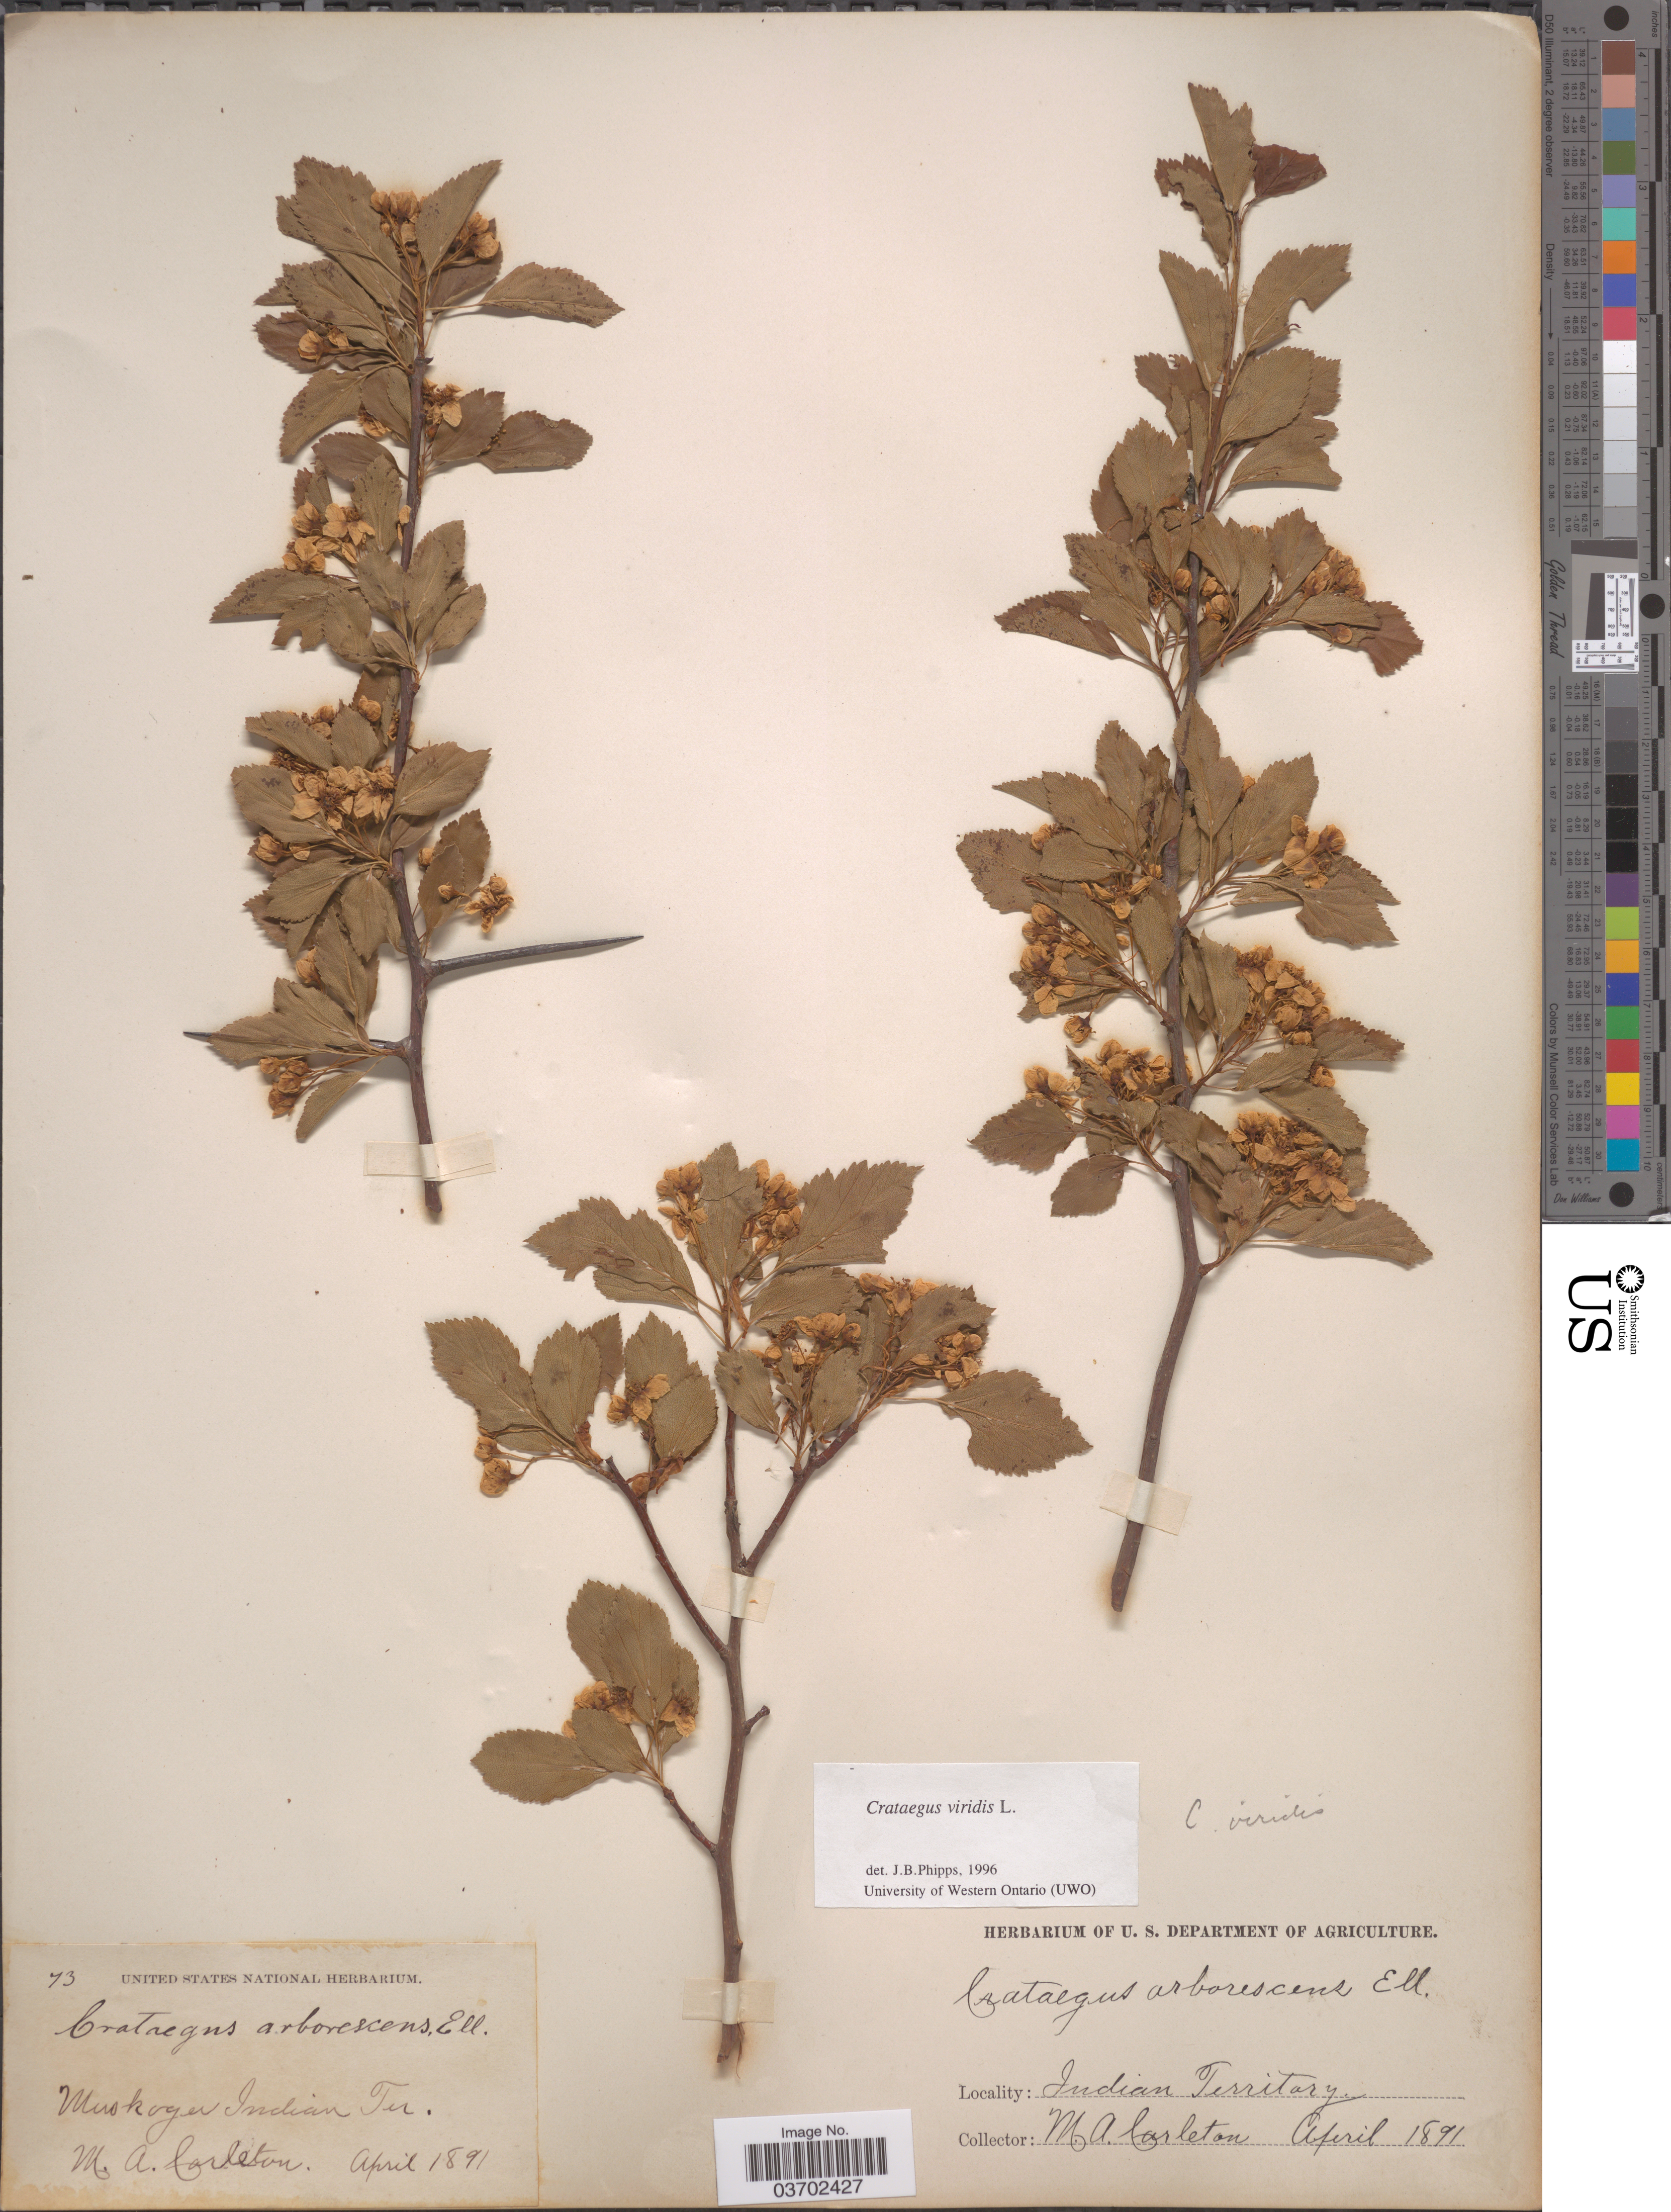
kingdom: Plantae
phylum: Tracheophyta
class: Magnoliopsida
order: Rosales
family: Rosaceae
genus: Crataegus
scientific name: Crataegus viridis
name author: L.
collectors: M. A. Carleton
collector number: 73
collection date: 1891-04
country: United States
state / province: Oklahoma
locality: Muskogee Indian Territory.